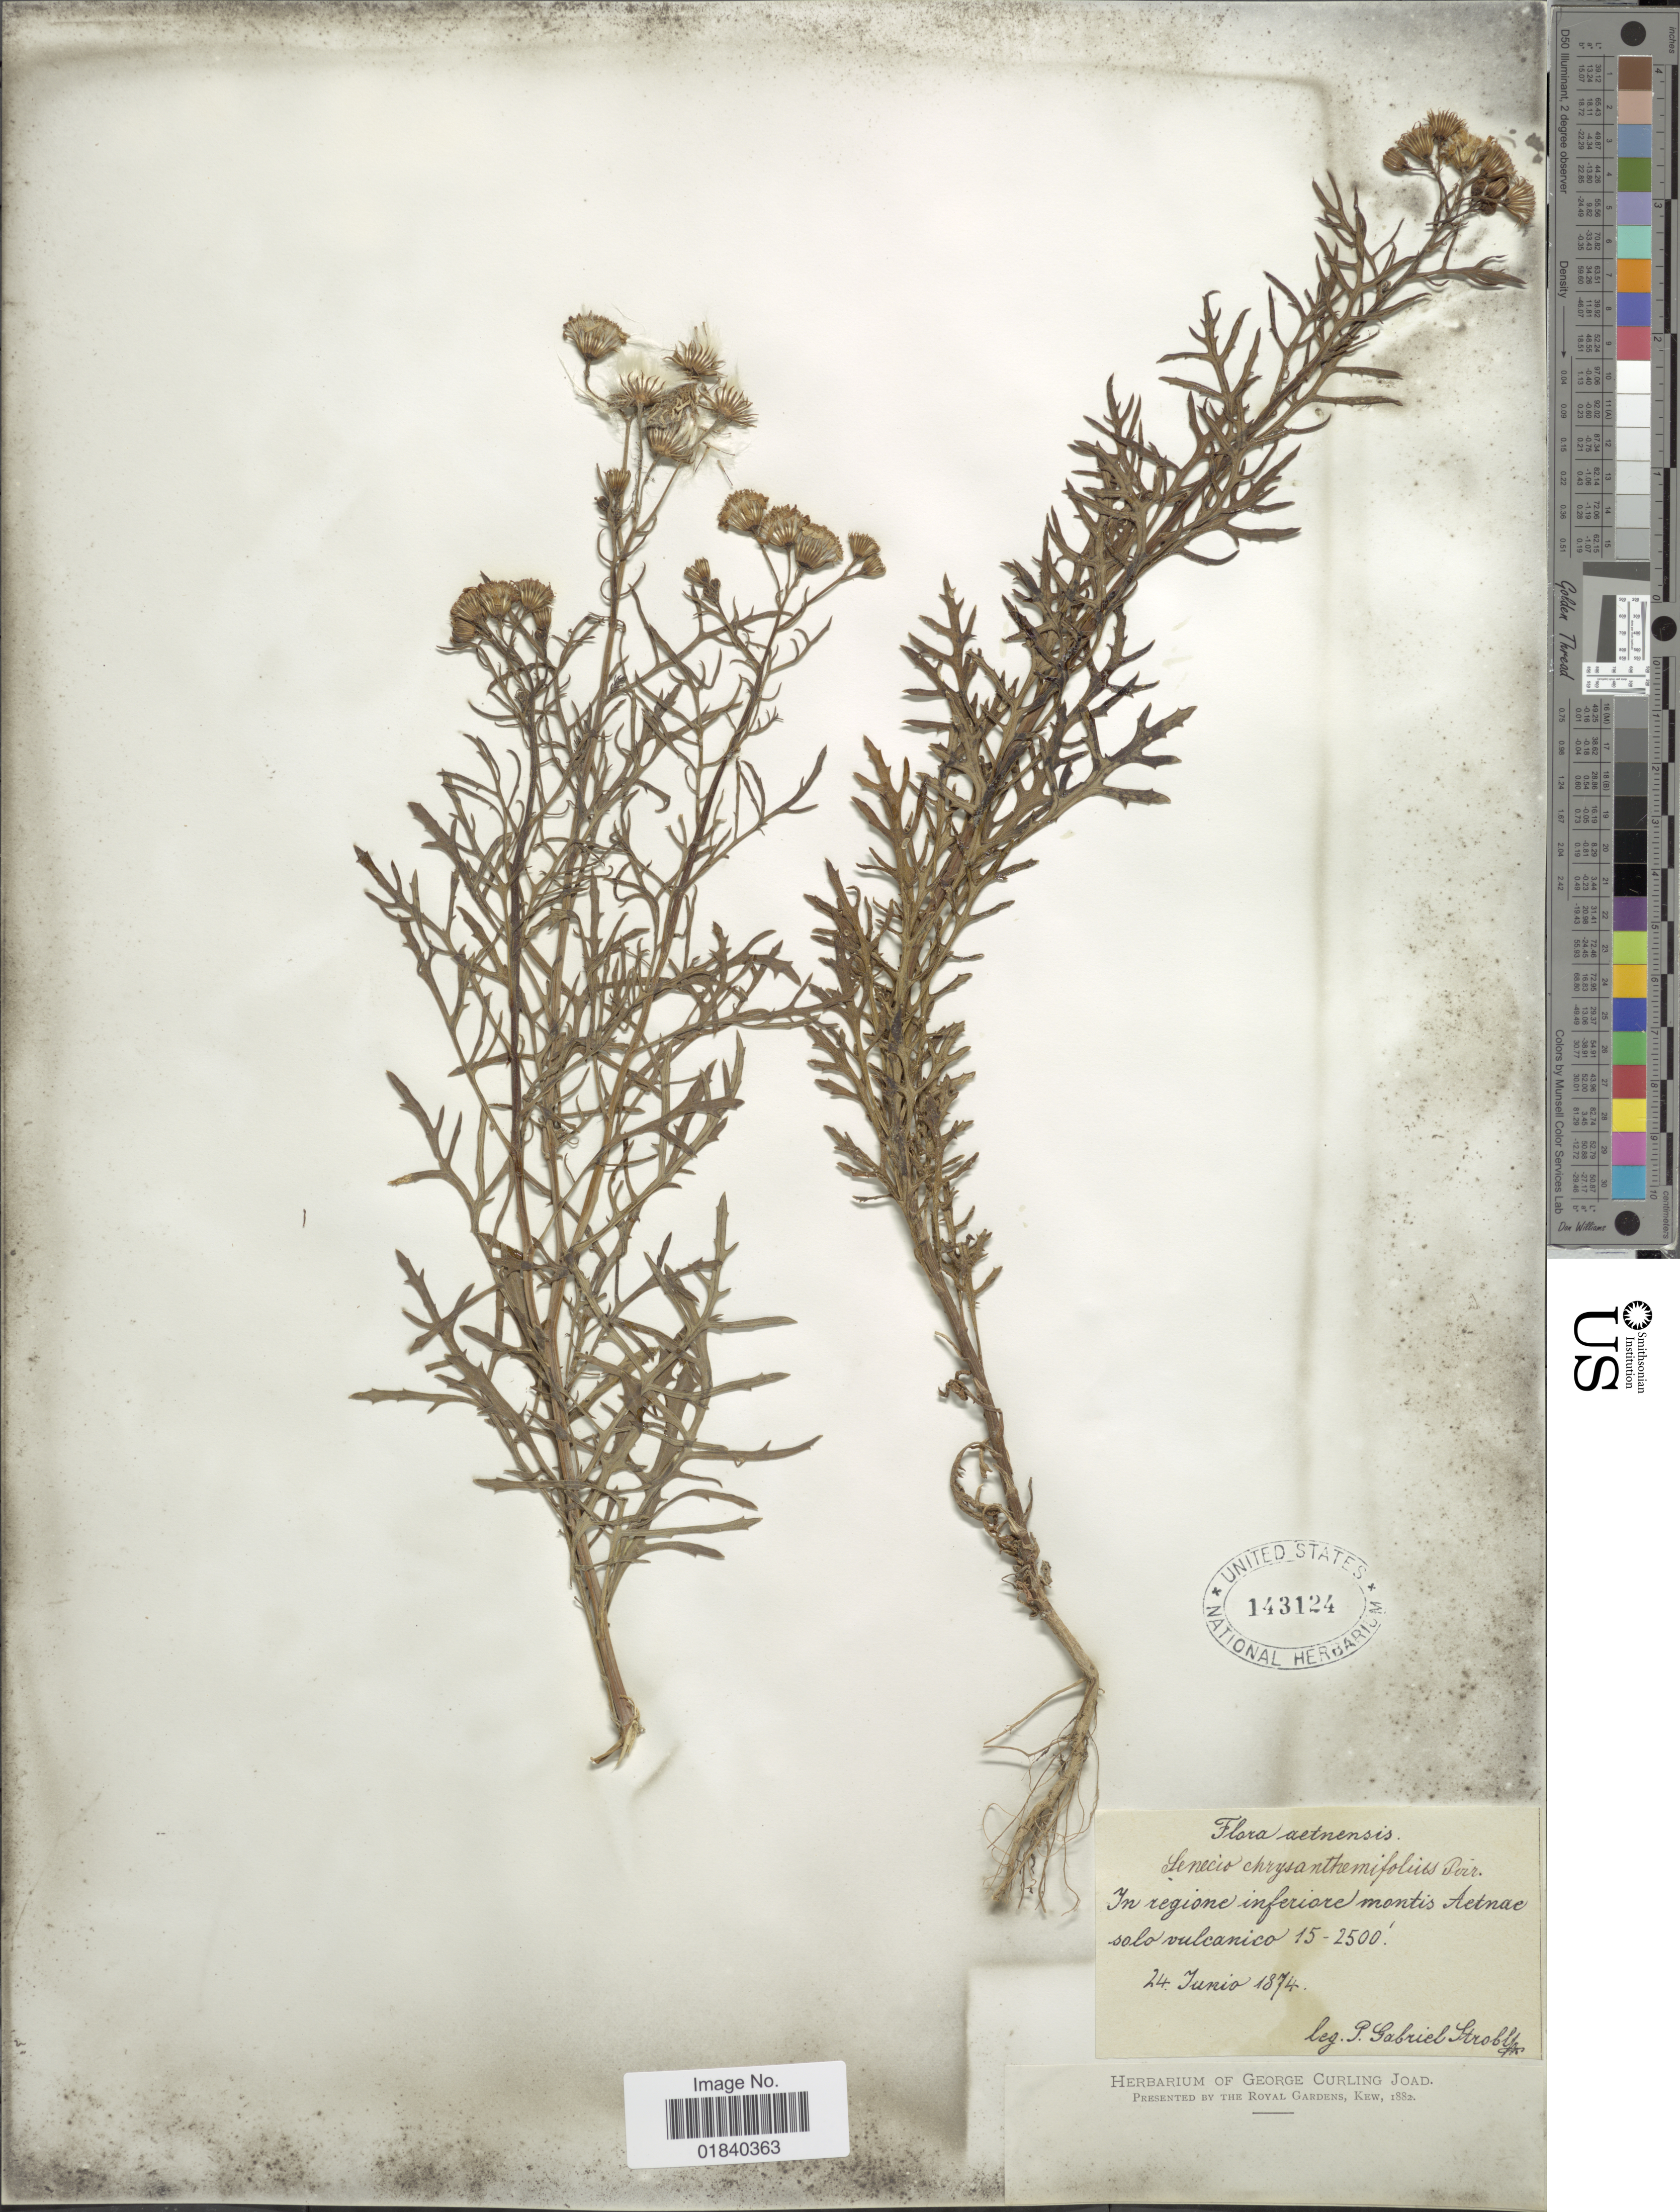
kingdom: Plantae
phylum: Tracheophyta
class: Magnoliopsida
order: Asterales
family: Asteraceae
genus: Senecio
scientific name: Senecio squalidus subsp. chrysanthemifolius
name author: (Poir.) Greuter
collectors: P. G. Strobl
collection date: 1874-06-24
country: Italy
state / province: Siciliana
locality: Aetnensis, In regione inferiore montis Aetnac solo vulcanico.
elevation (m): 457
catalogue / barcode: US 143124